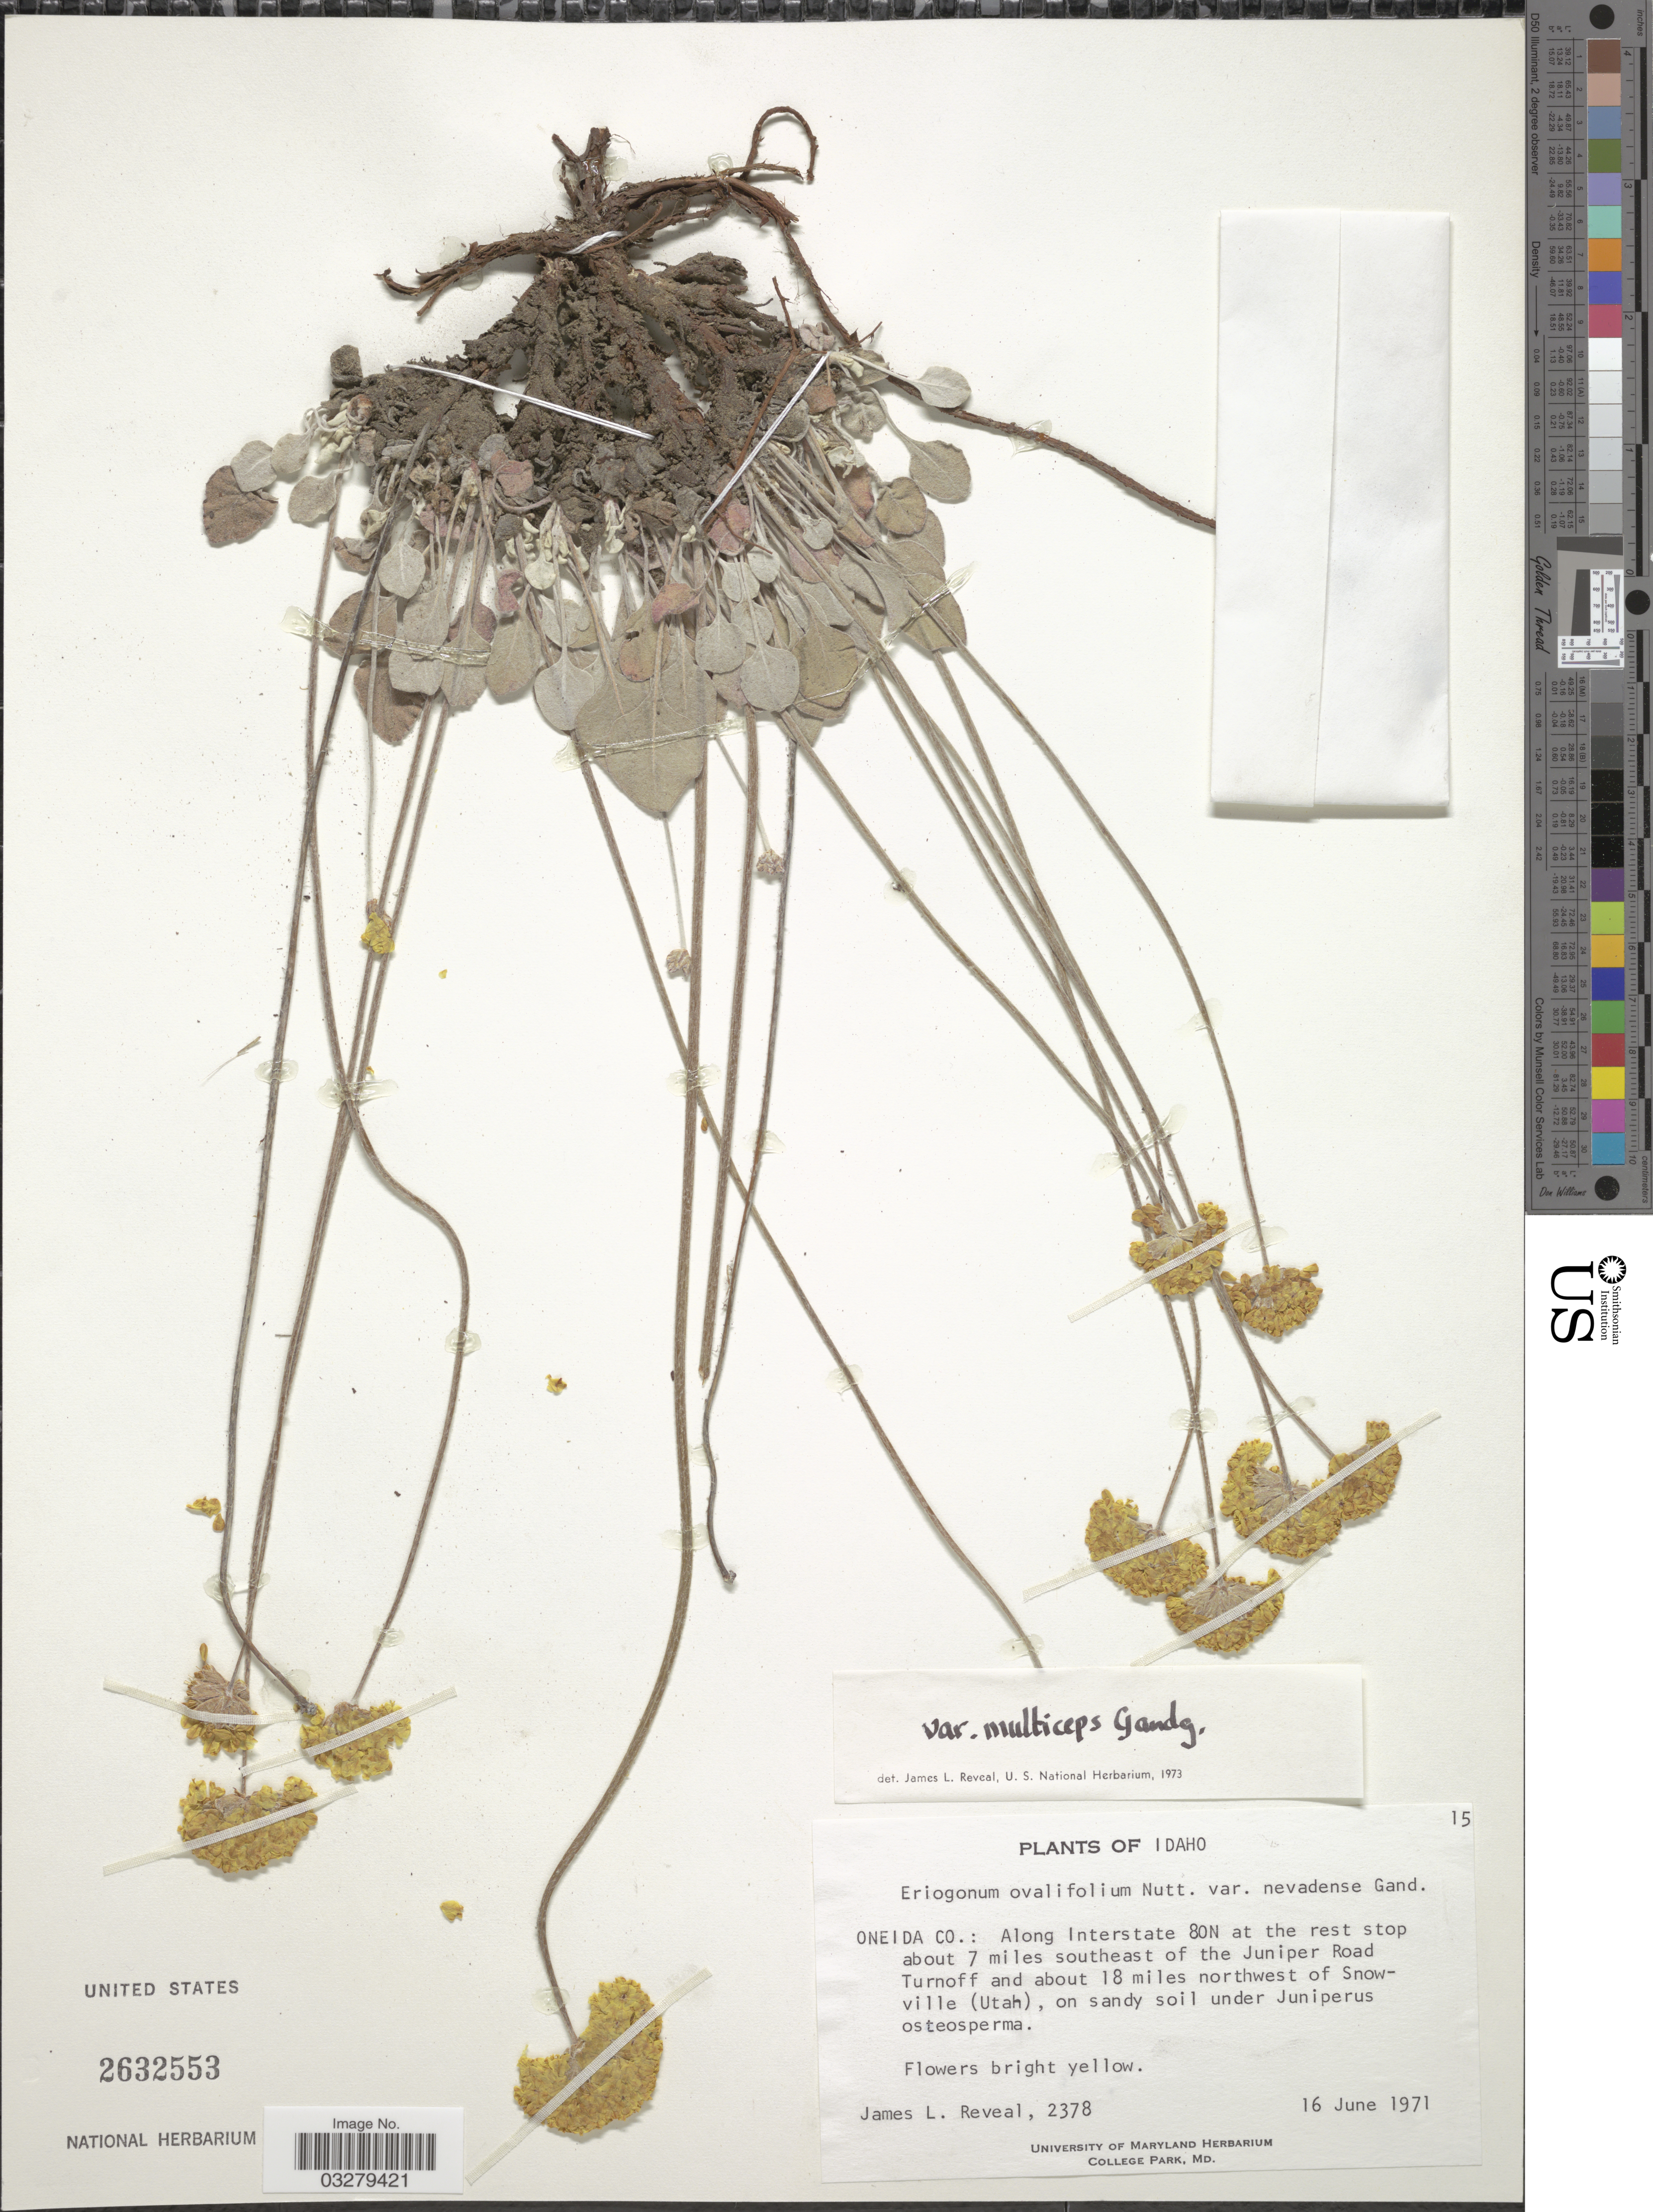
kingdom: Plantae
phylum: Tracheophyta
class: Magnoliopsida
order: Caryophyllales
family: Polygonaceae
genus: Eriogonum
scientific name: Eriogonum ovalifolium var. multiceps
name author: Gand.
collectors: J. L. Reveal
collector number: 2378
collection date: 1971-06-16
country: United States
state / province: Idaho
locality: Oneida Co.: Along Interstate 80N at the rest stop about 7 miles southeast of the Juniper Road Turnoff and about 18 miles northwest of Snowville (Utah).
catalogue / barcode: US 2632553